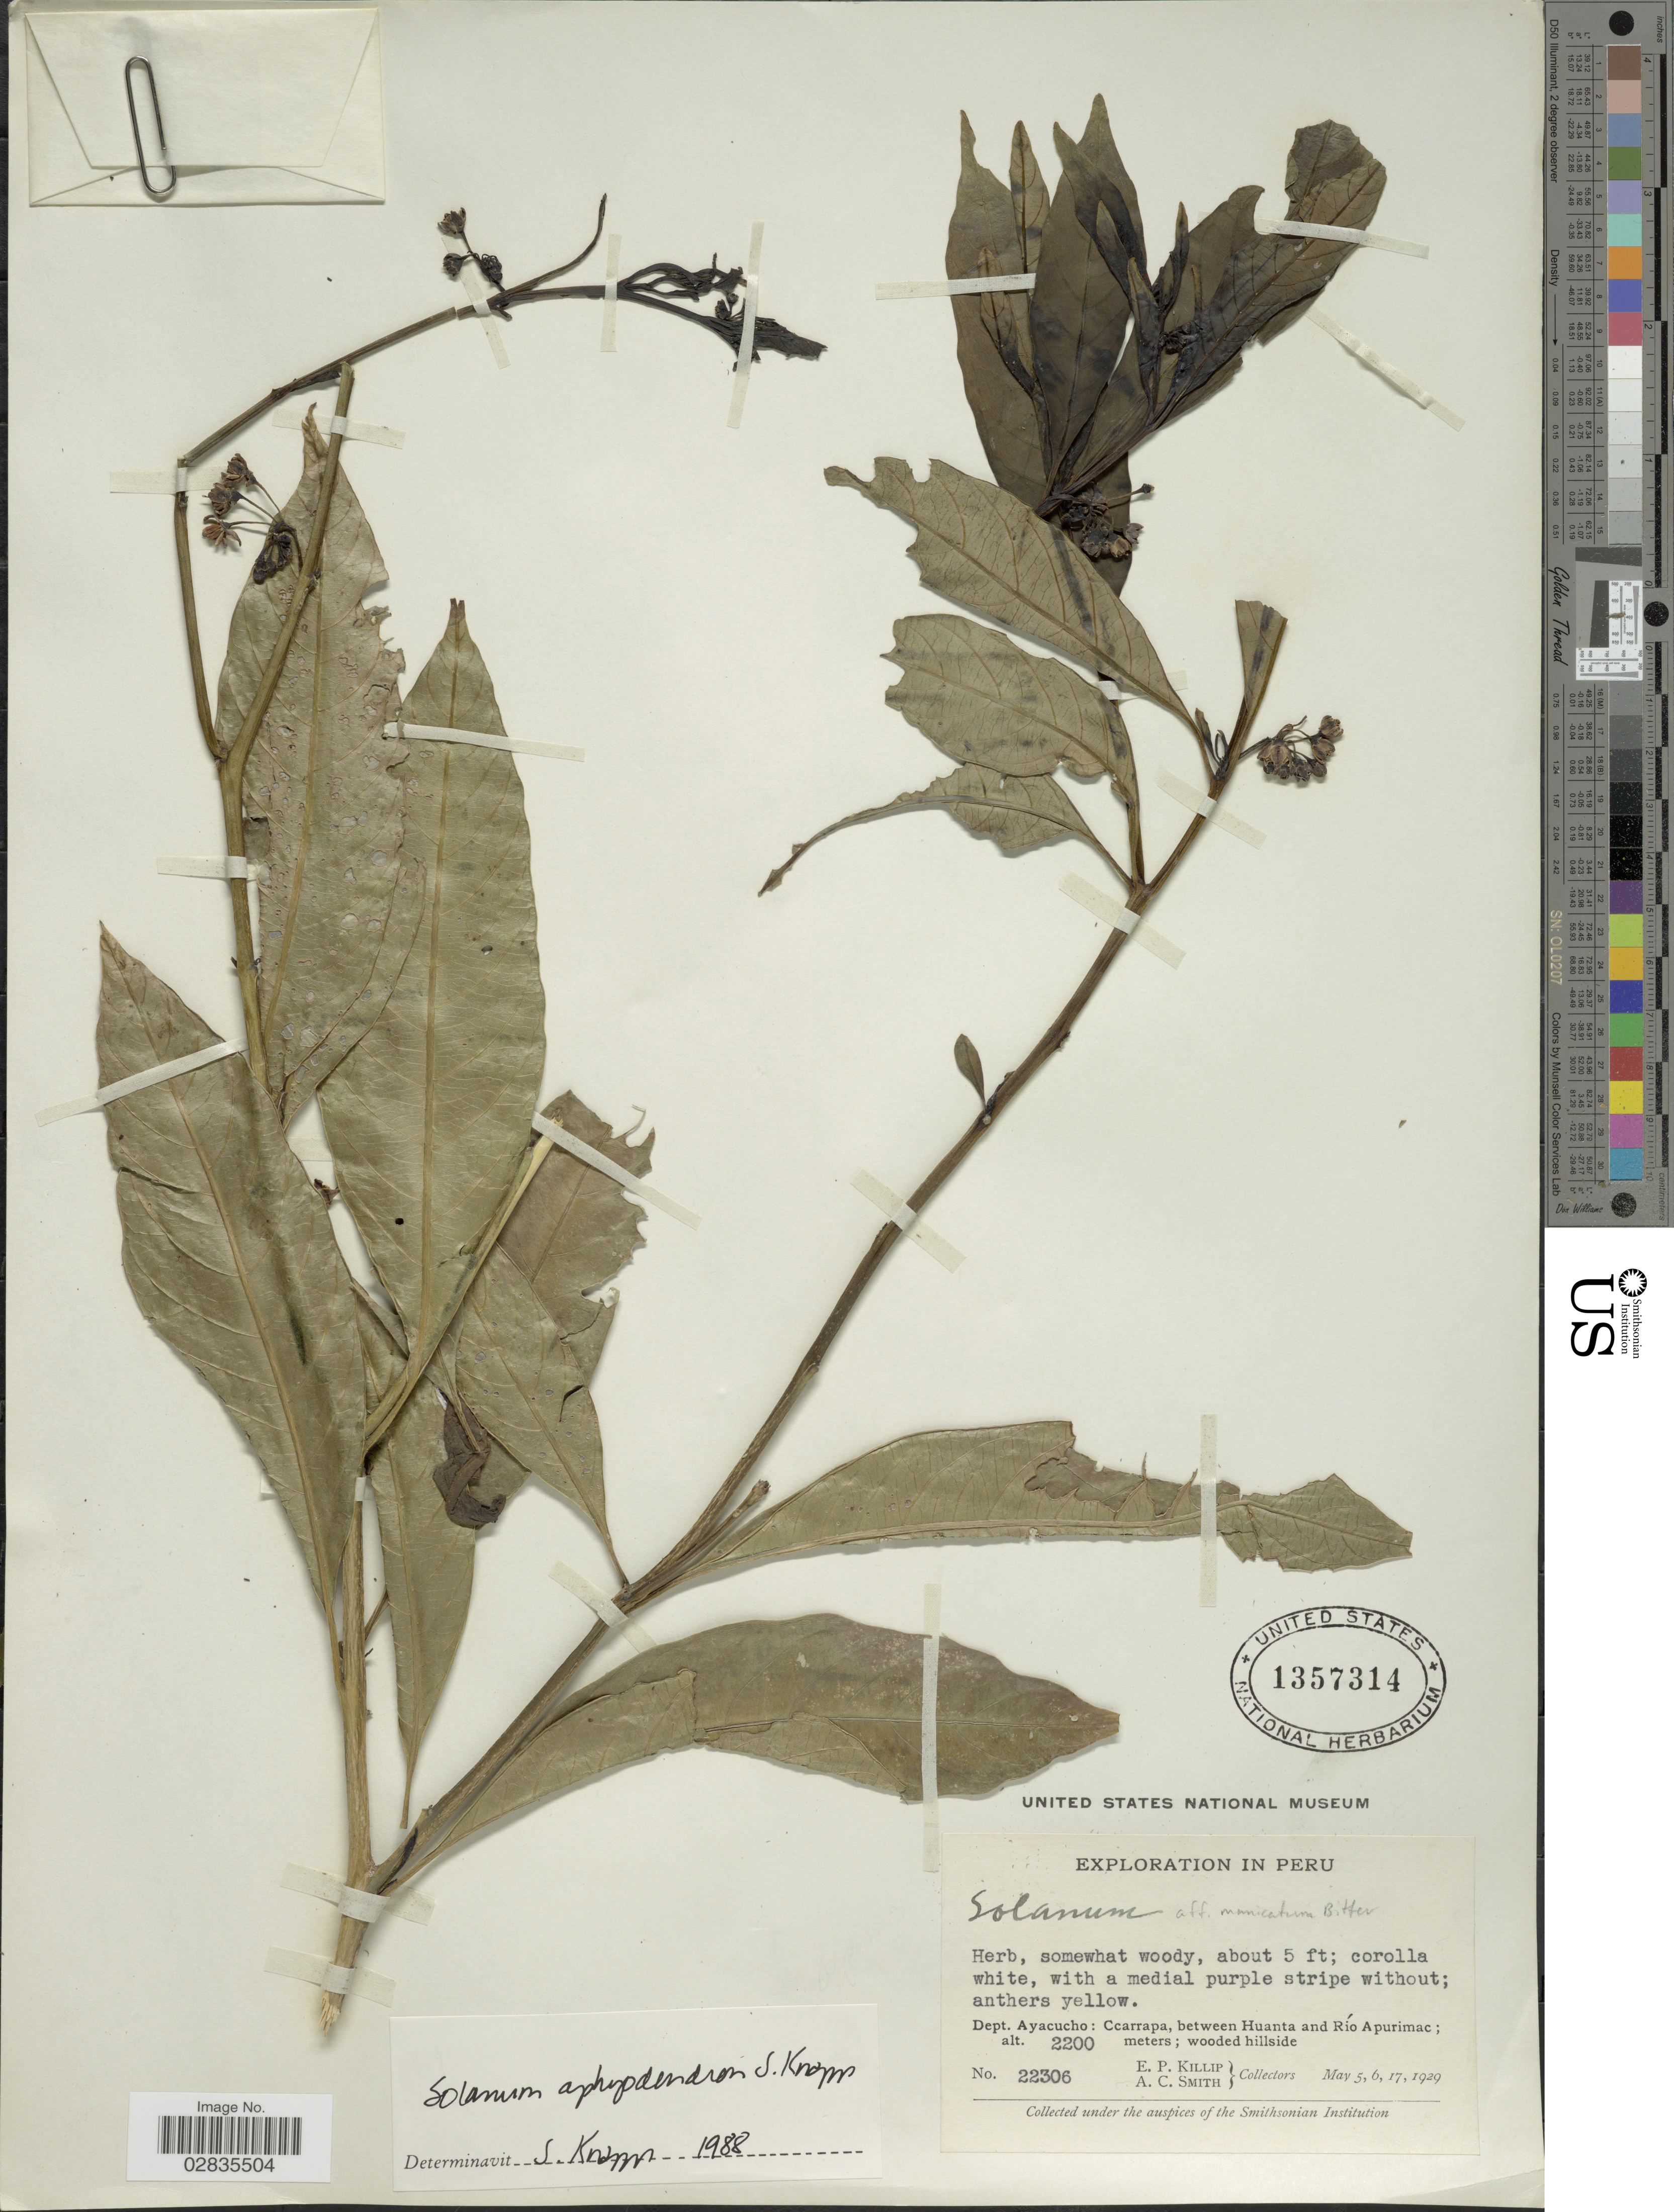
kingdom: Plantae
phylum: Tracheophyta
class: Magnoliopsida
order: Solanales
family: Solanaceae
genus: Solanum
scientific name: Solanum aphyodendron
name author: S. Knapp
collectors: E. P. Killip & A. C. Smith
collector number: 22306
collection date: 1929-05-05/1929-05-17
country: Peru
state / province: Ayacucho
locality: Dept. Ayacucho: Ccarrapa, between Huanta and Río Apurimac.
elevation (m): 2200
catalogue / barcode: US 1357314